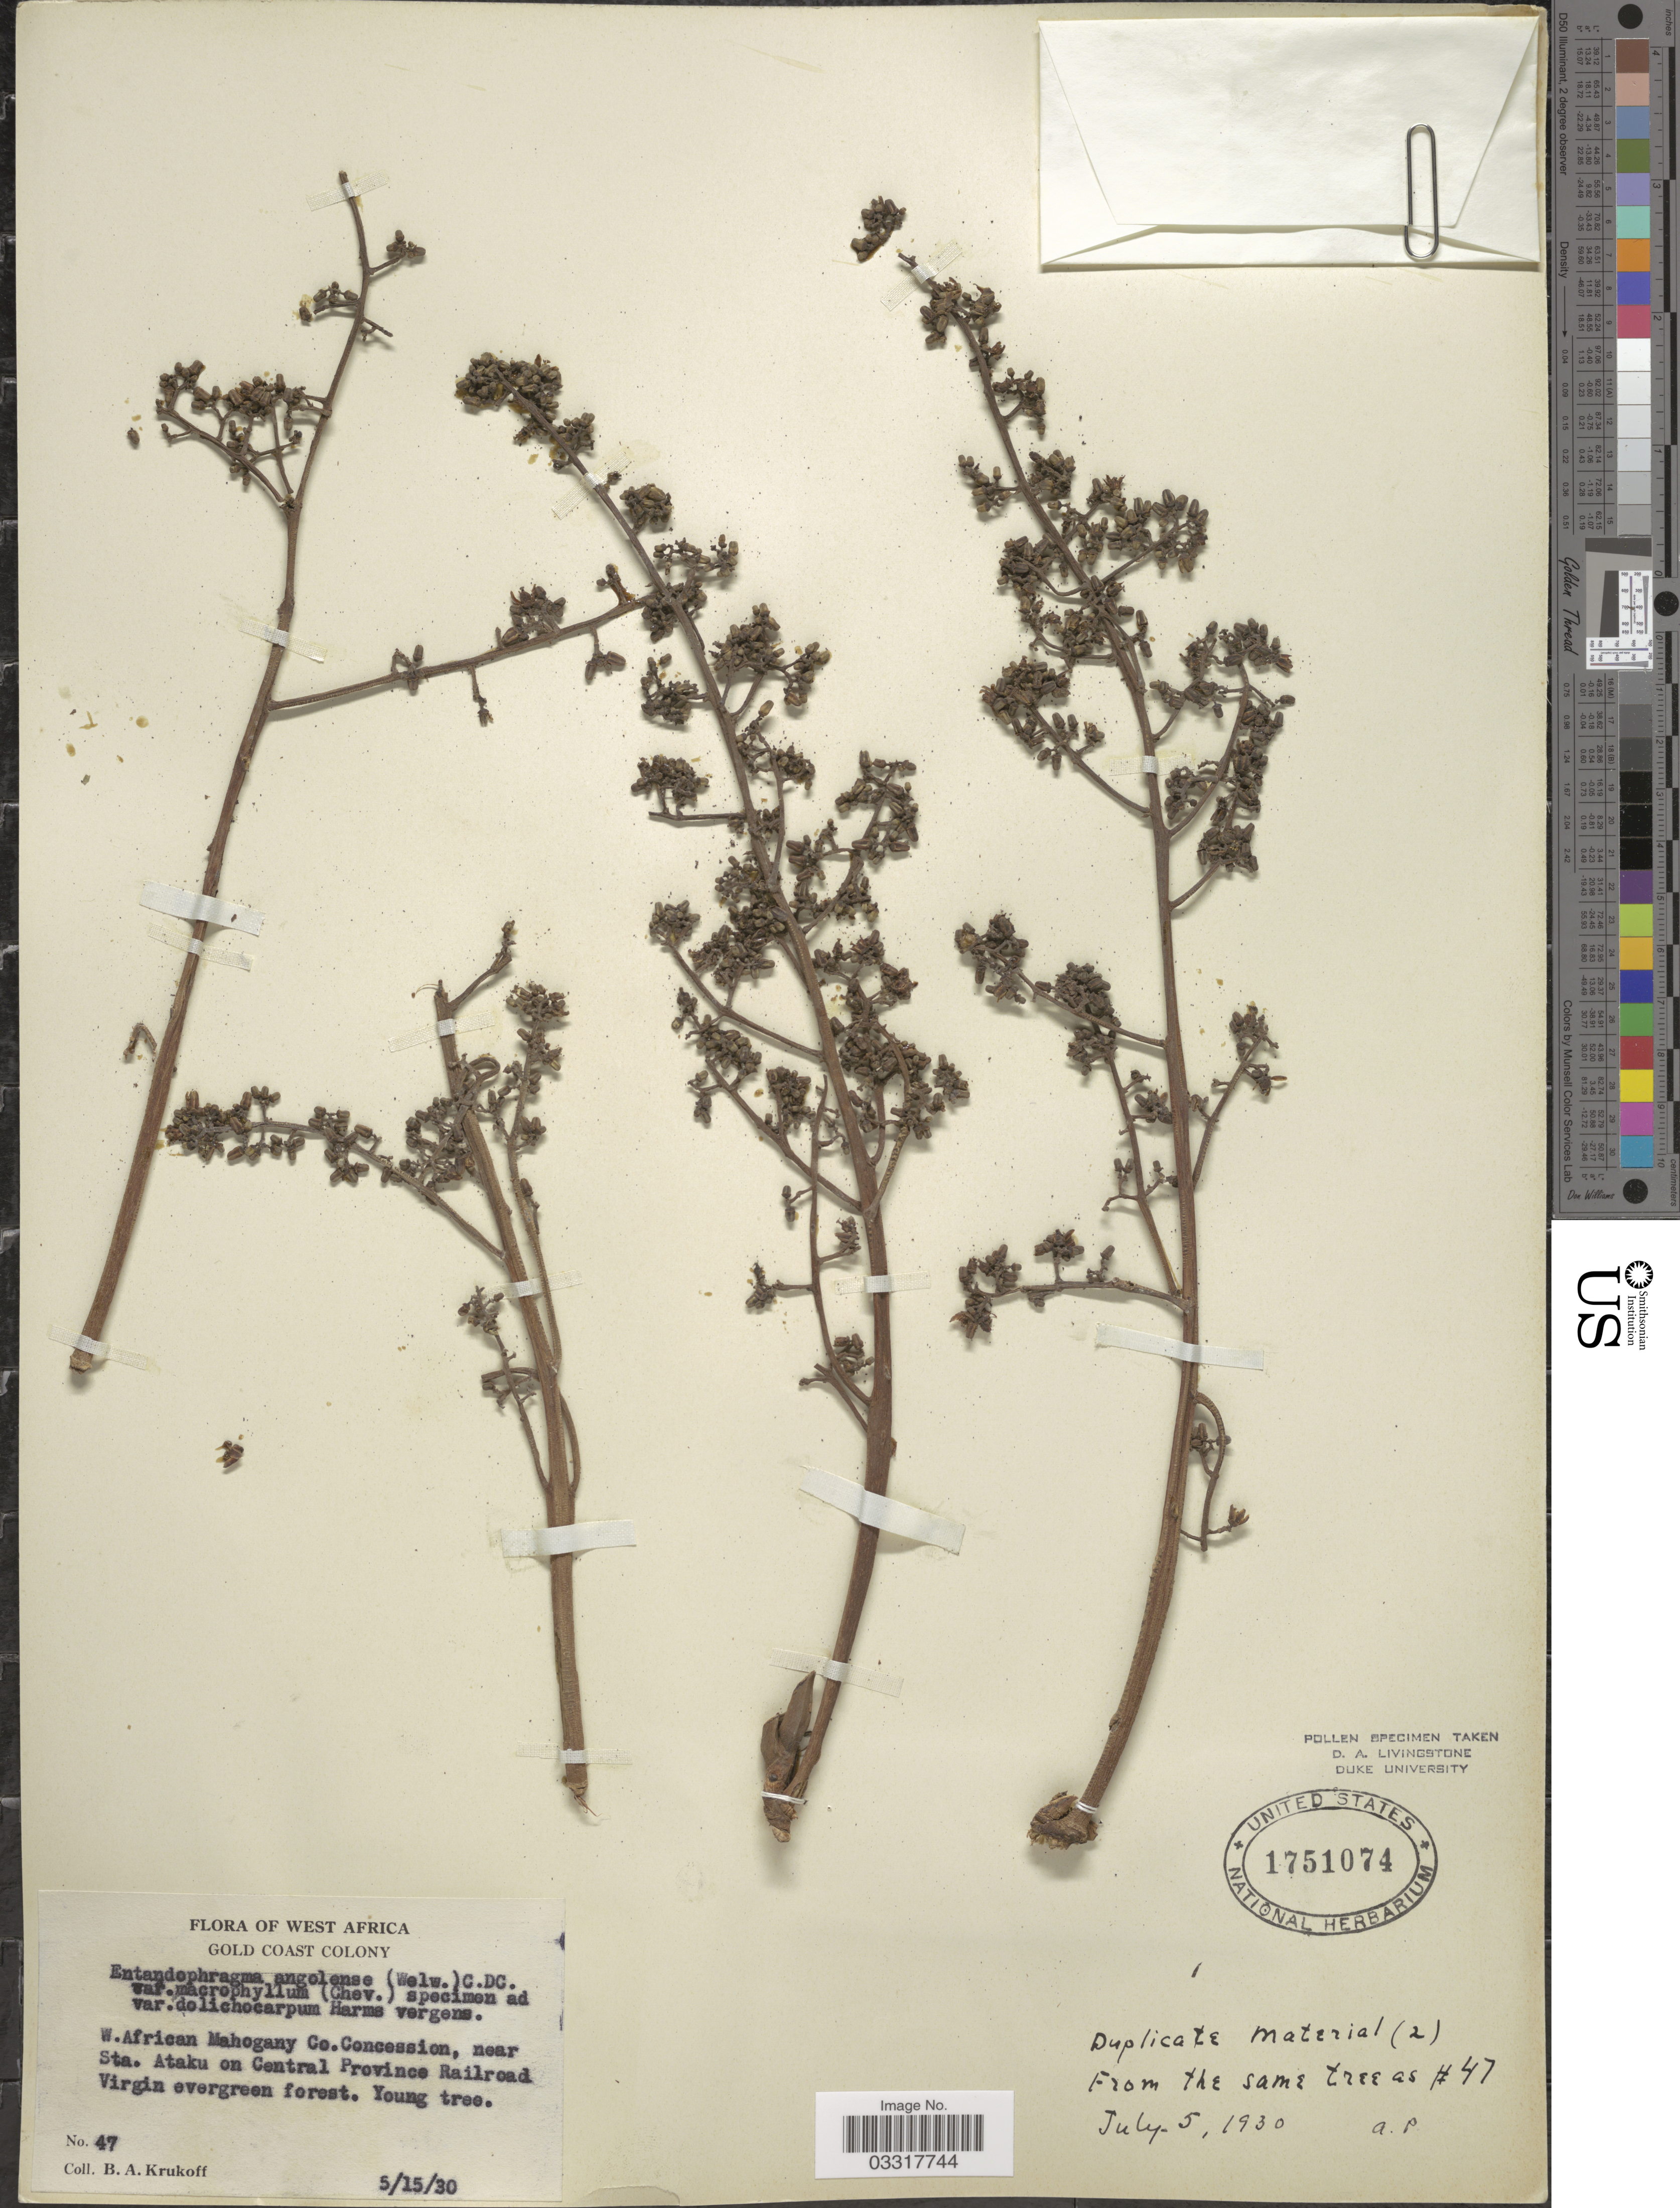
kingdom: Plantae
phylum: Tracheophyta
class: Magnoliopsida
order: Sapindales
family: Meliaceae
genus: Entandrophragma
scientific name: Entandrophragma angolense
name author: (Welw.) C. DC.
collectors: B. A. Krukoff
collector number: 47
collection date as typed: Transcribed d/m/y: 15/5/30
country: Ghana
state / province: Central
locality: West Africa, Gold Coast Colony, W. African Mahogany Co. Concession, near Sta. Ataku on Central Province Railroad Virgin evergeen forest.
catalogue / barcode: US 1751074